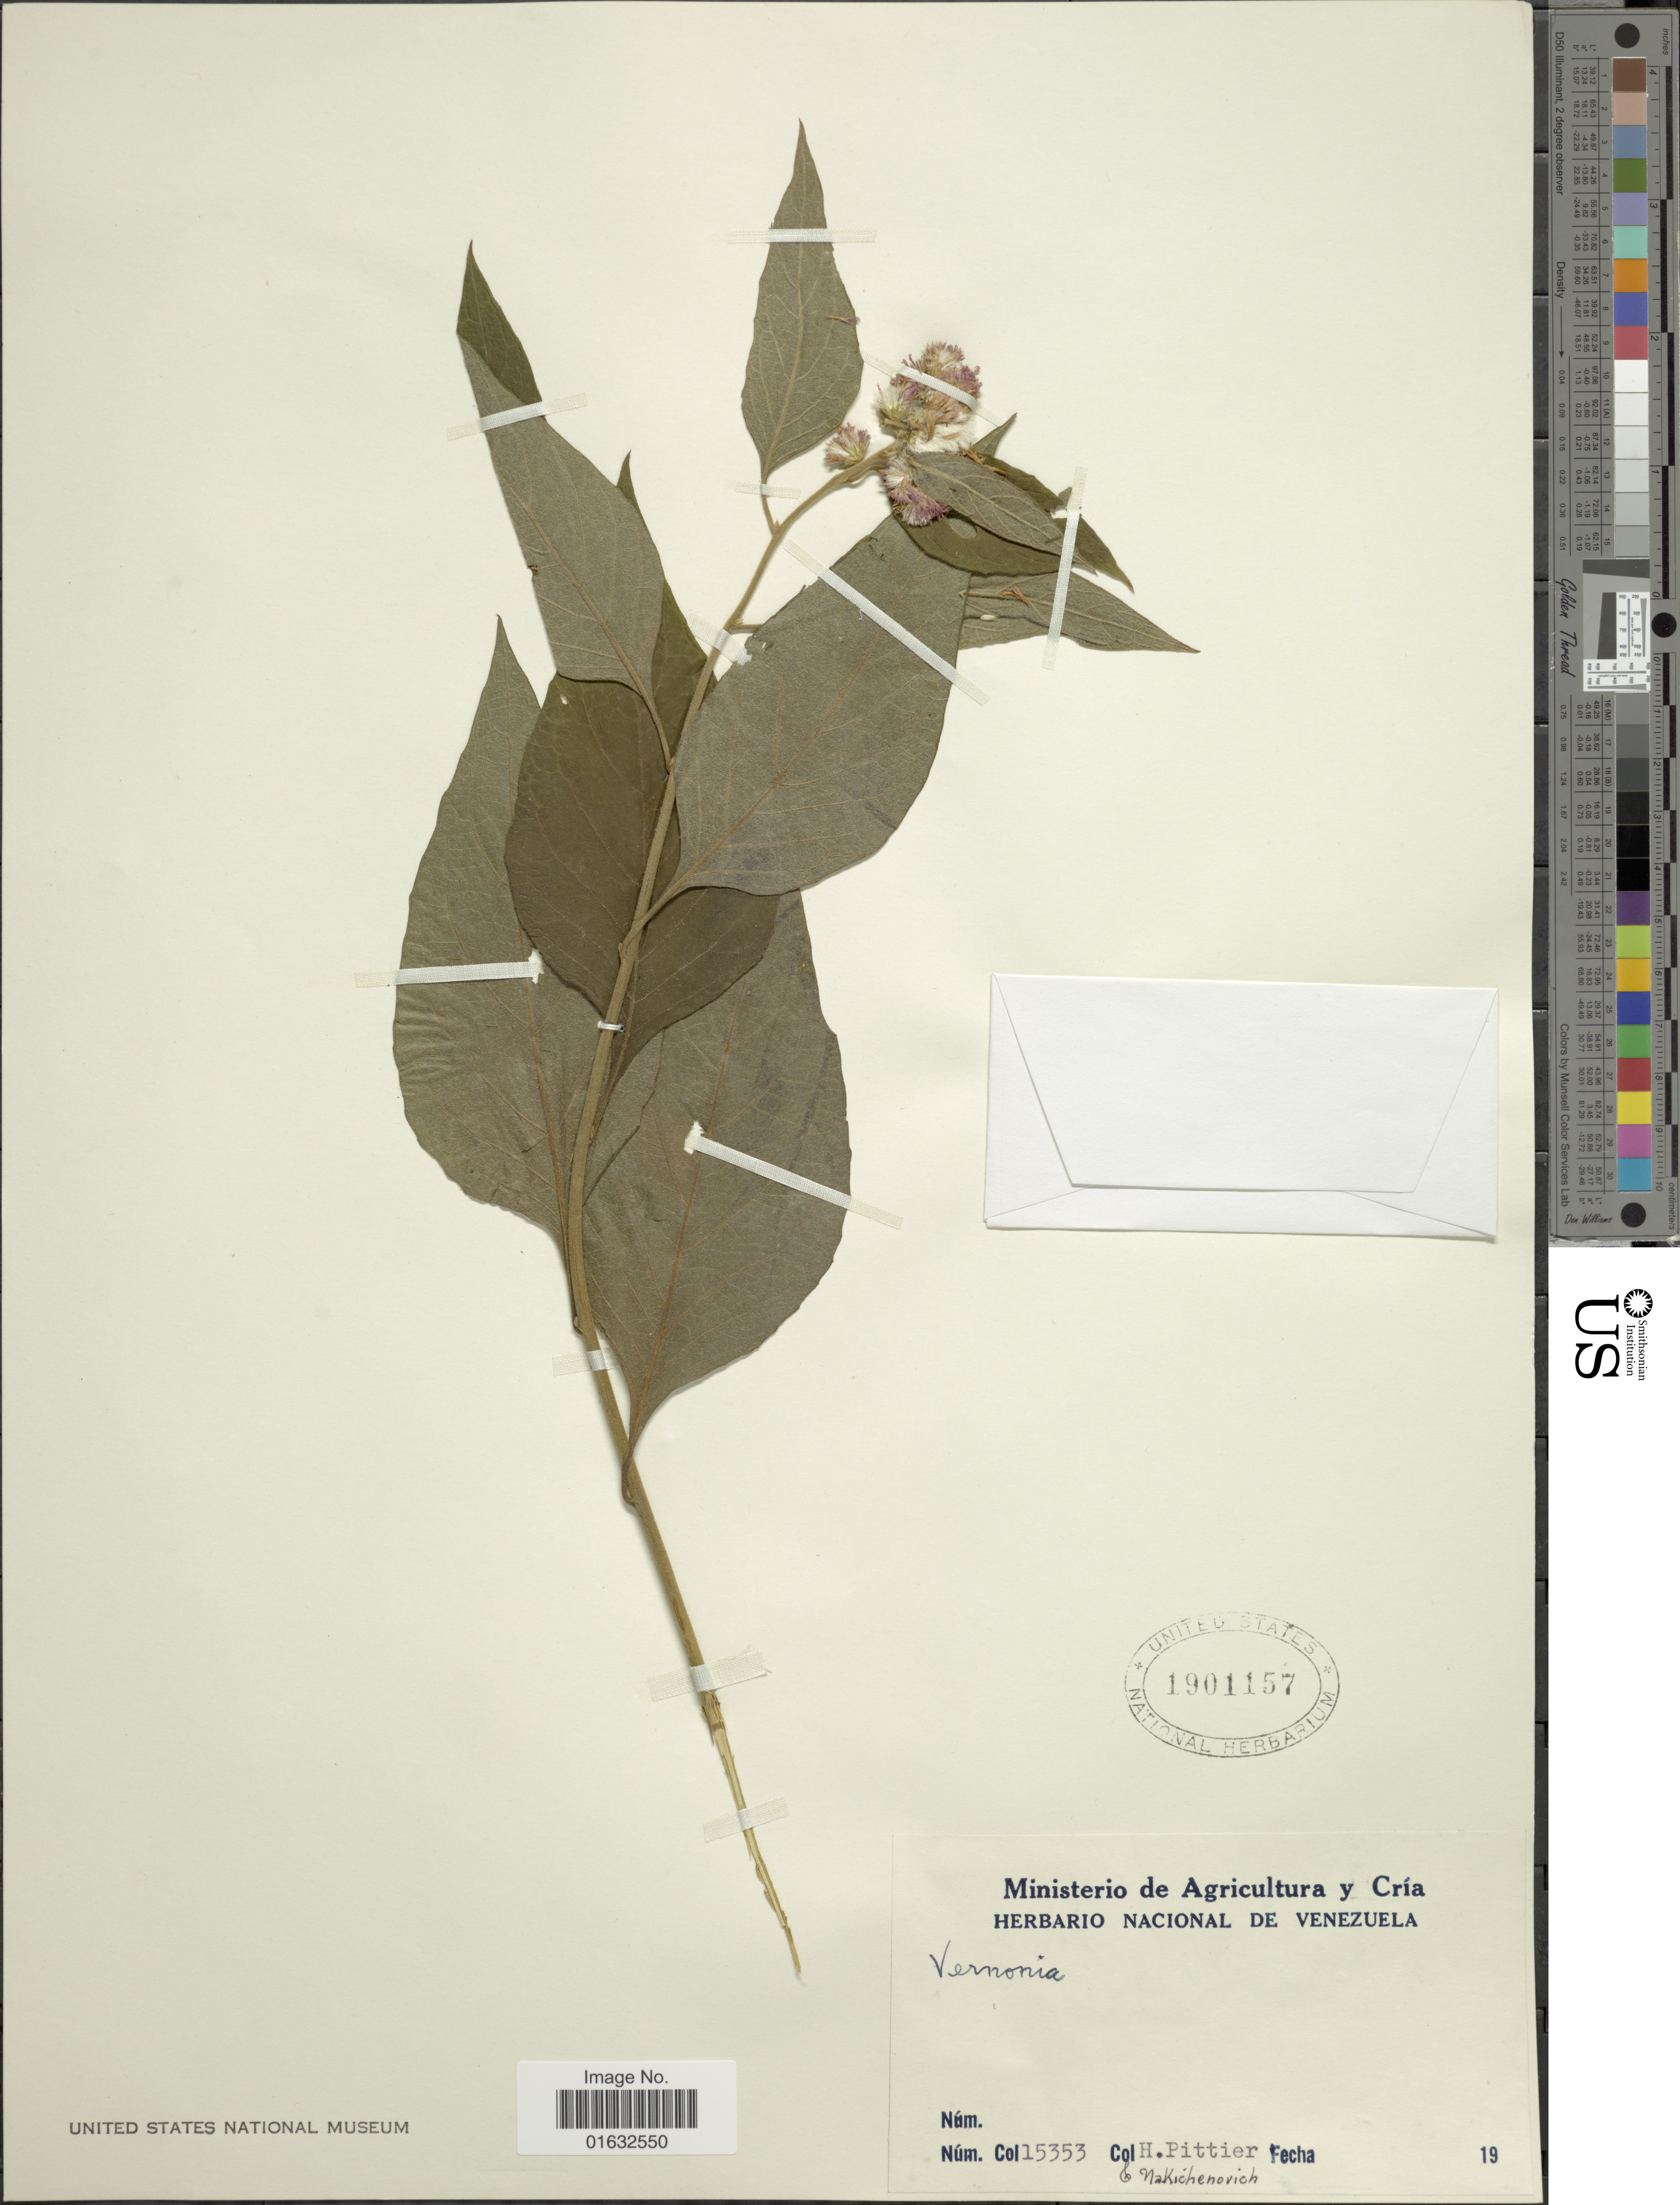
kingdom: Plantae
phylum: Tracheophyta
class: Magnoliopsida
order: Asterales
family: Asteraceae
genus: Cyrtocymura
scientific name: Cyrtocymura scorpioides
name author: (Lam.) H. Rob.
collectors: H. F. Pittier & M. Nakichenovich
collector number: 15353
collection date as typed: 19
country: Venezuela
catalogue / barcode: US 1901157